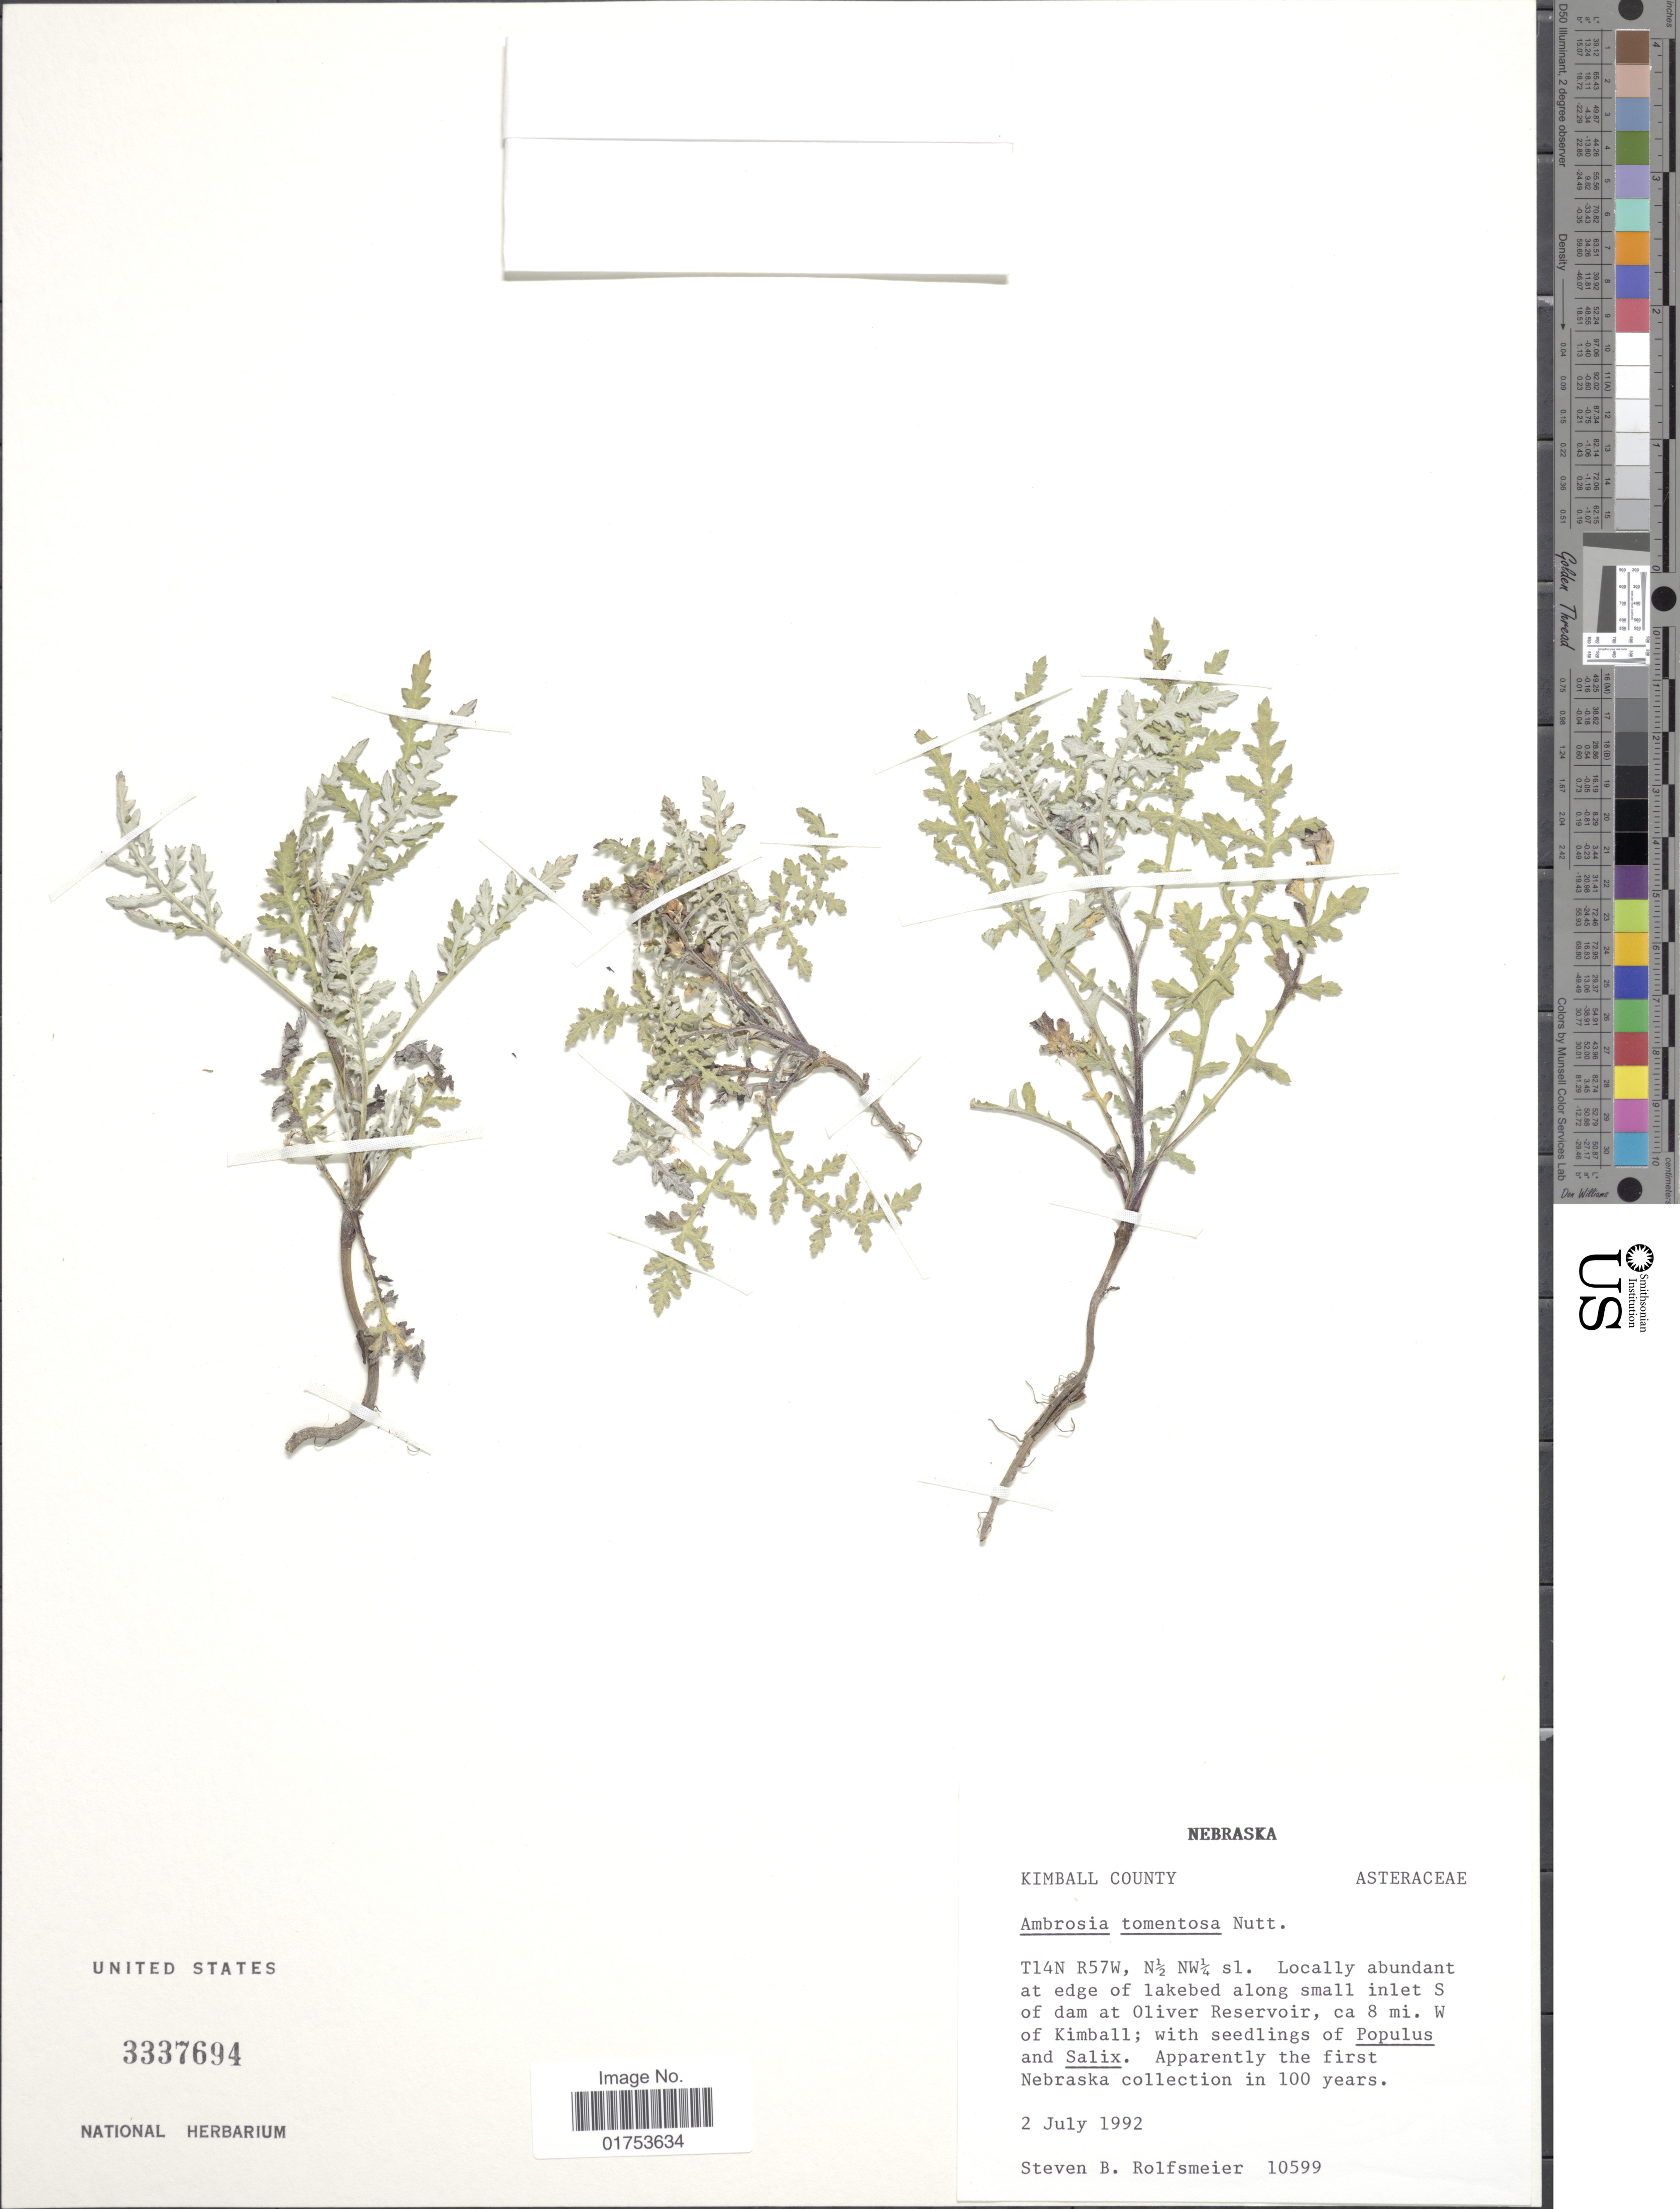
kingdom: Plantae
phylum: Tracheophyta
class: Magnoliopsida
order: Asterales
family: Asteraceae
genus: Ambrosia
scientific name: Ambrosia tomentosa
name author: Nutt.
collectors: S. Rolfsmeier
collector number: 10599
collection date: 1992-07-02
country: United States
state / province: Nebraska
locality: T14N R57W, N½ NW ¼ sl. Locally abundant at edge of lakebed along small inlet S of dam at Oliver Reservoir, ca. 8 mi. W of Kimball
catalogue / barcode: US 3337694